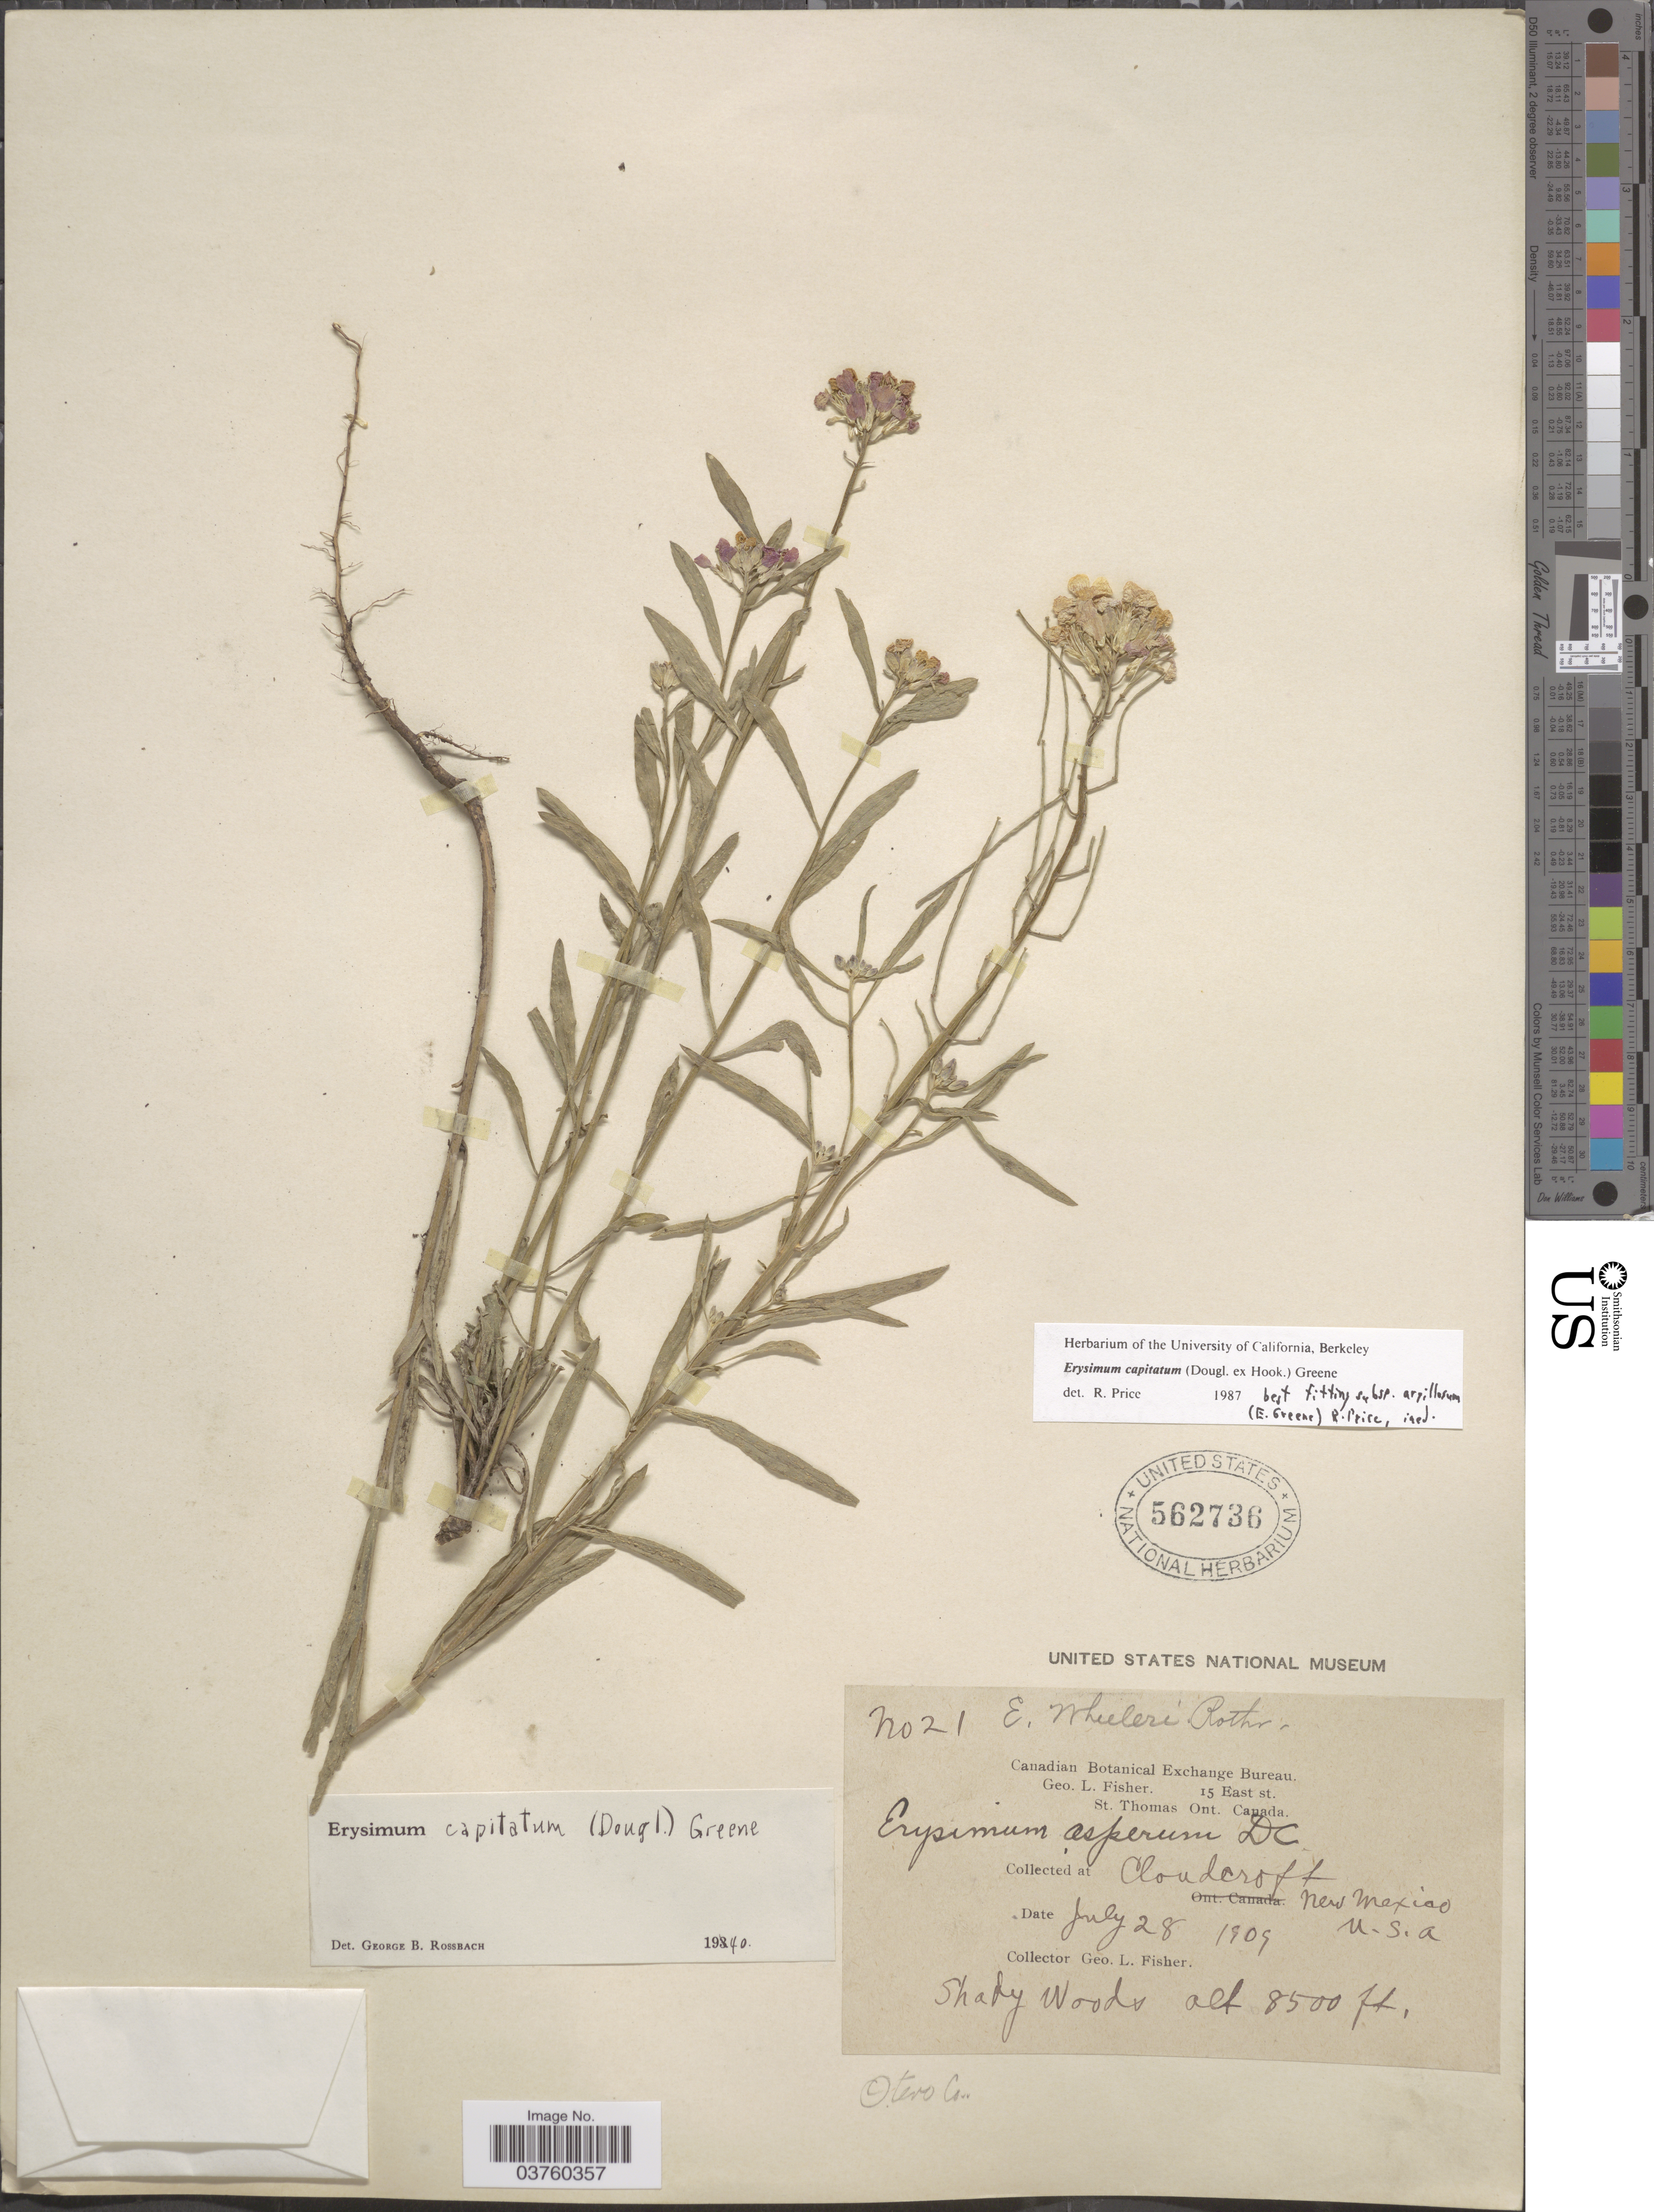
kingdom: Plantae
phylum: Tracheophyta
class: Magnoliopsida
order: Brassicales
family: Brassicaceae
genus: Erysimum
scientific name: Erysimum capitatum var. argillosum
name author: (Greene) R.J. Davis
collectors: G. L. Fisher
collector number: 21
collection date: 1909-07-28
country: United States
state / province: New Mexico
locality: Cloudcroft. Otero Co.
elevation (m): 2591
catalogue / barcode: US 562736